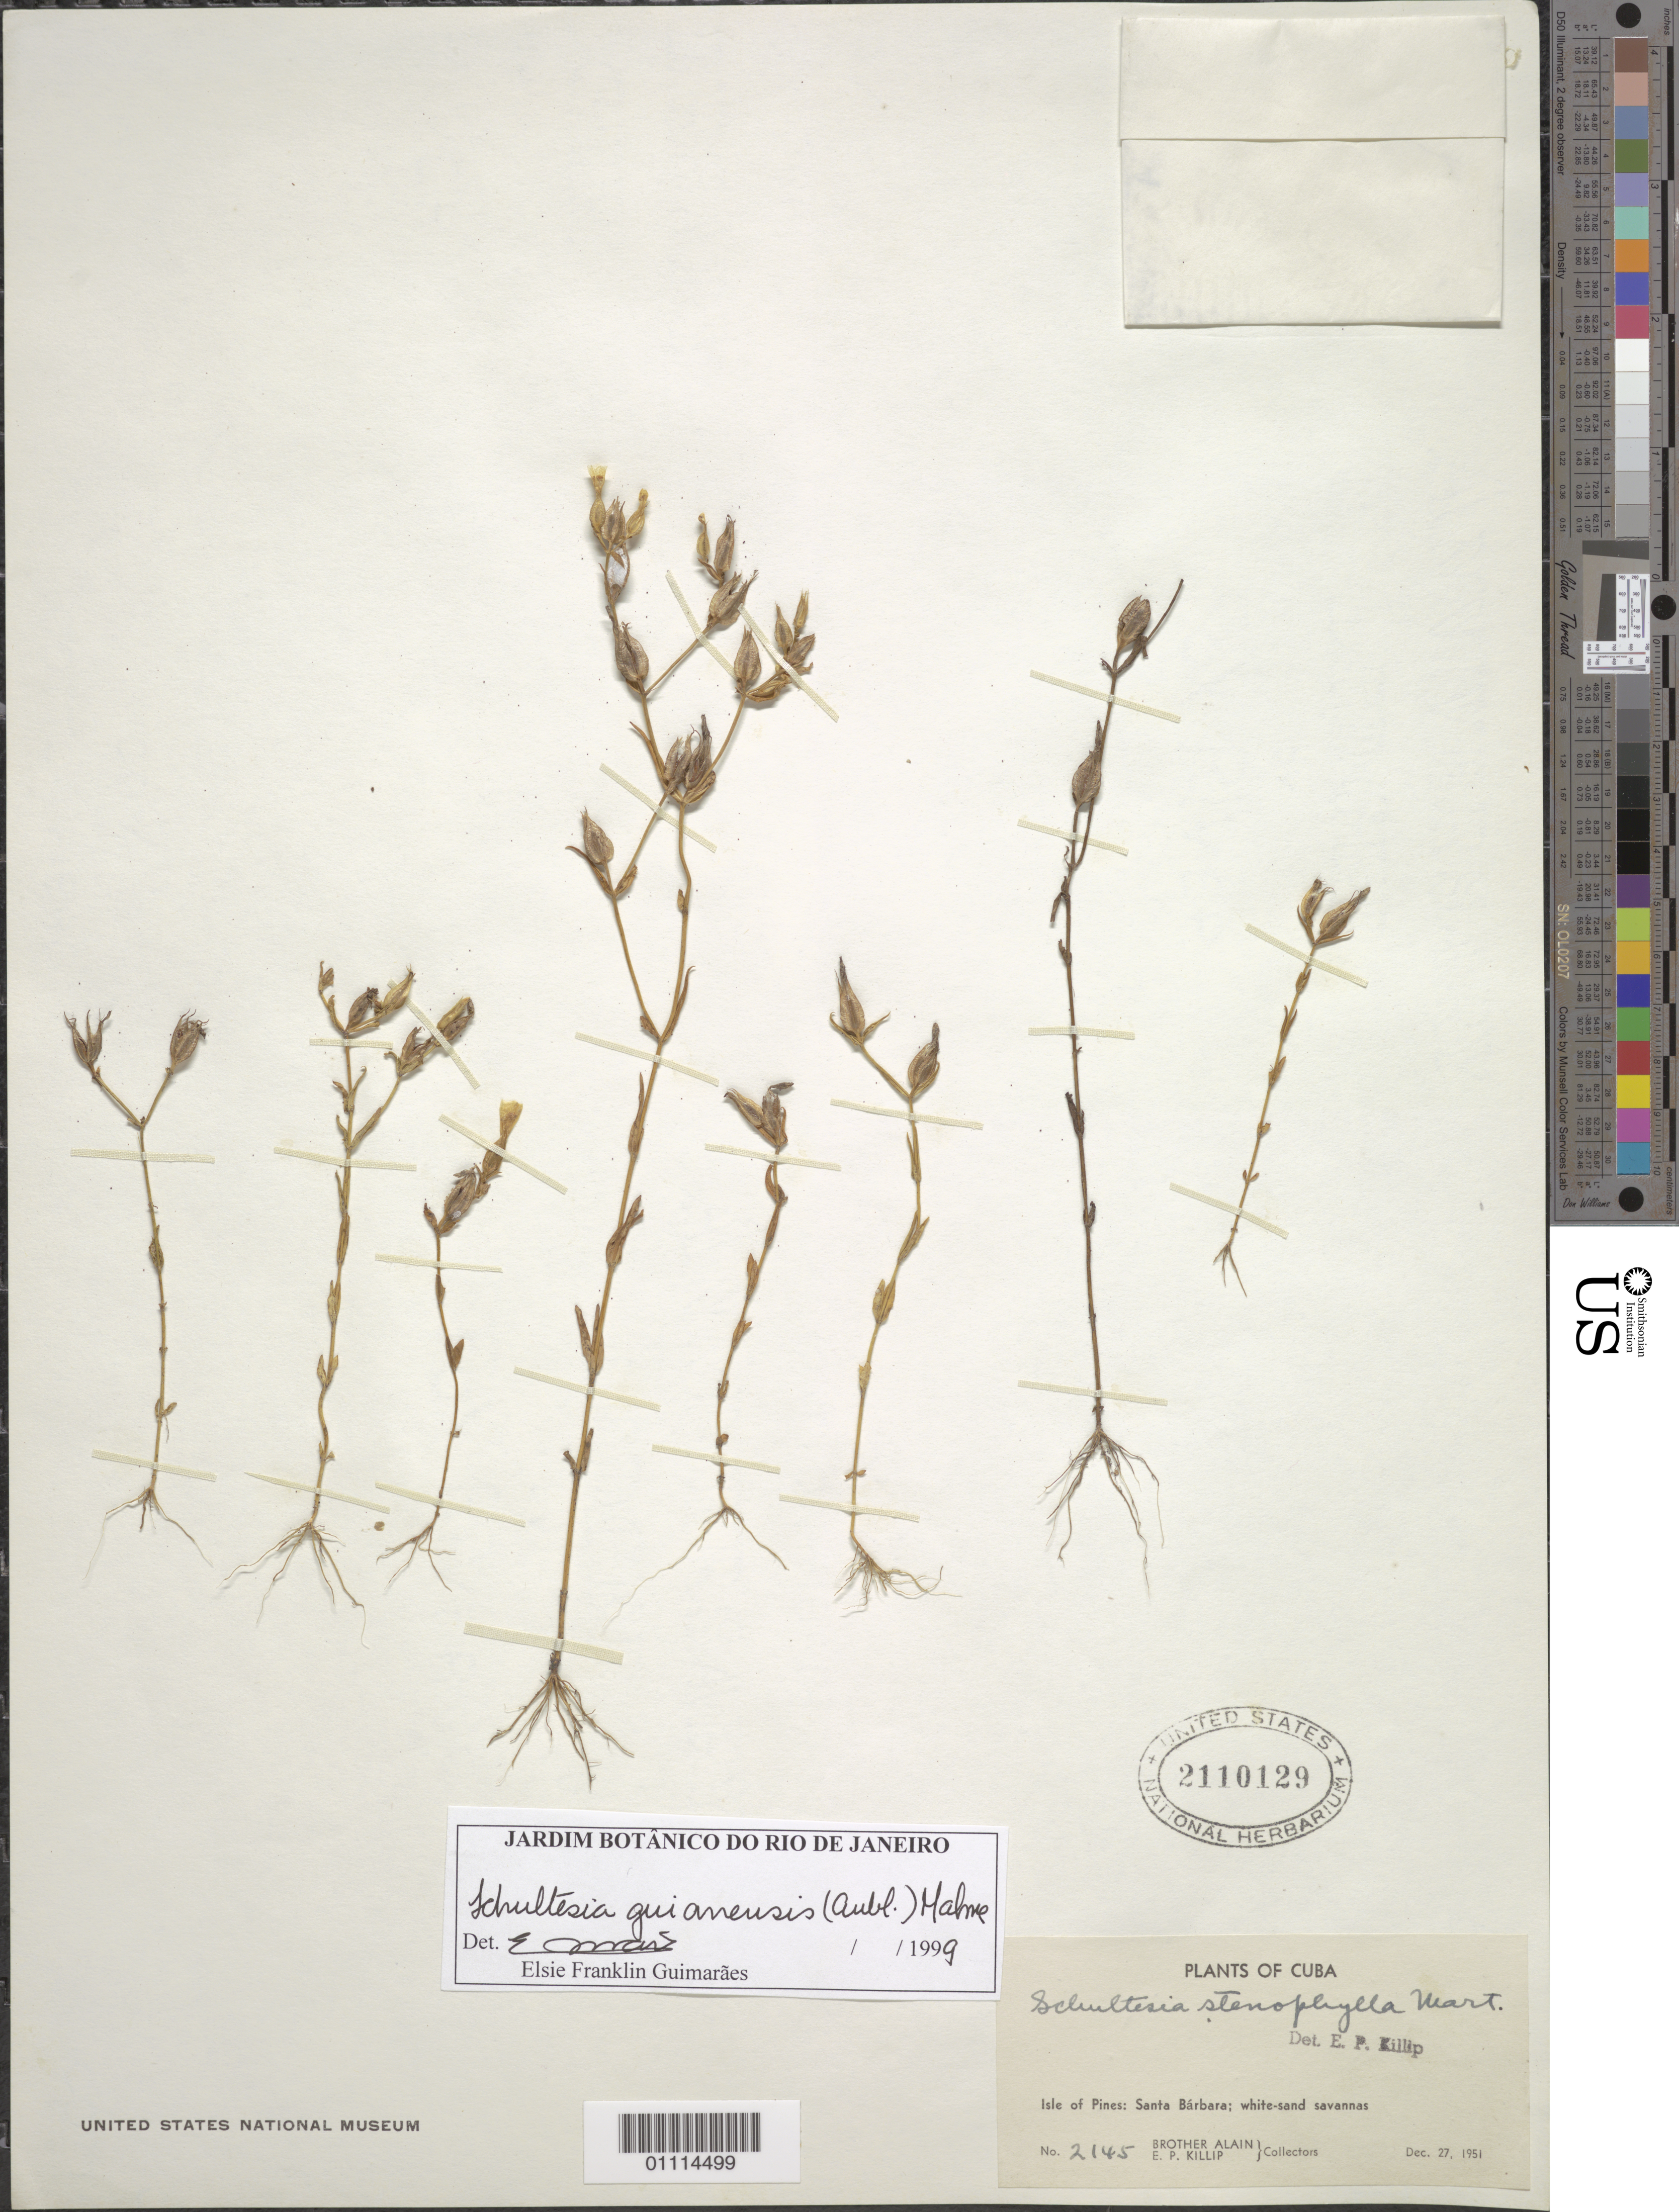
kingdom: Plantae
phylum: Tracheophyta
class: Magnoliopsida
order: Gentianales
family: Gentianaceae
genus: Schultesia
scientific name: Schultesia guianensis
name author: (Aubl.) Malme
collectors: A. H. Liogier & E. P. Killip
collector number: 2145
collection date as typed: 27 Dec 1951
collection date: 1951-12-27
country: Cuba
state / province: Isla de La Juventud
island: Isla de la Juventud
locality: Isle of Pines, Santa Barbara; white-sand savannas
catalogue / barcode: US 2110129